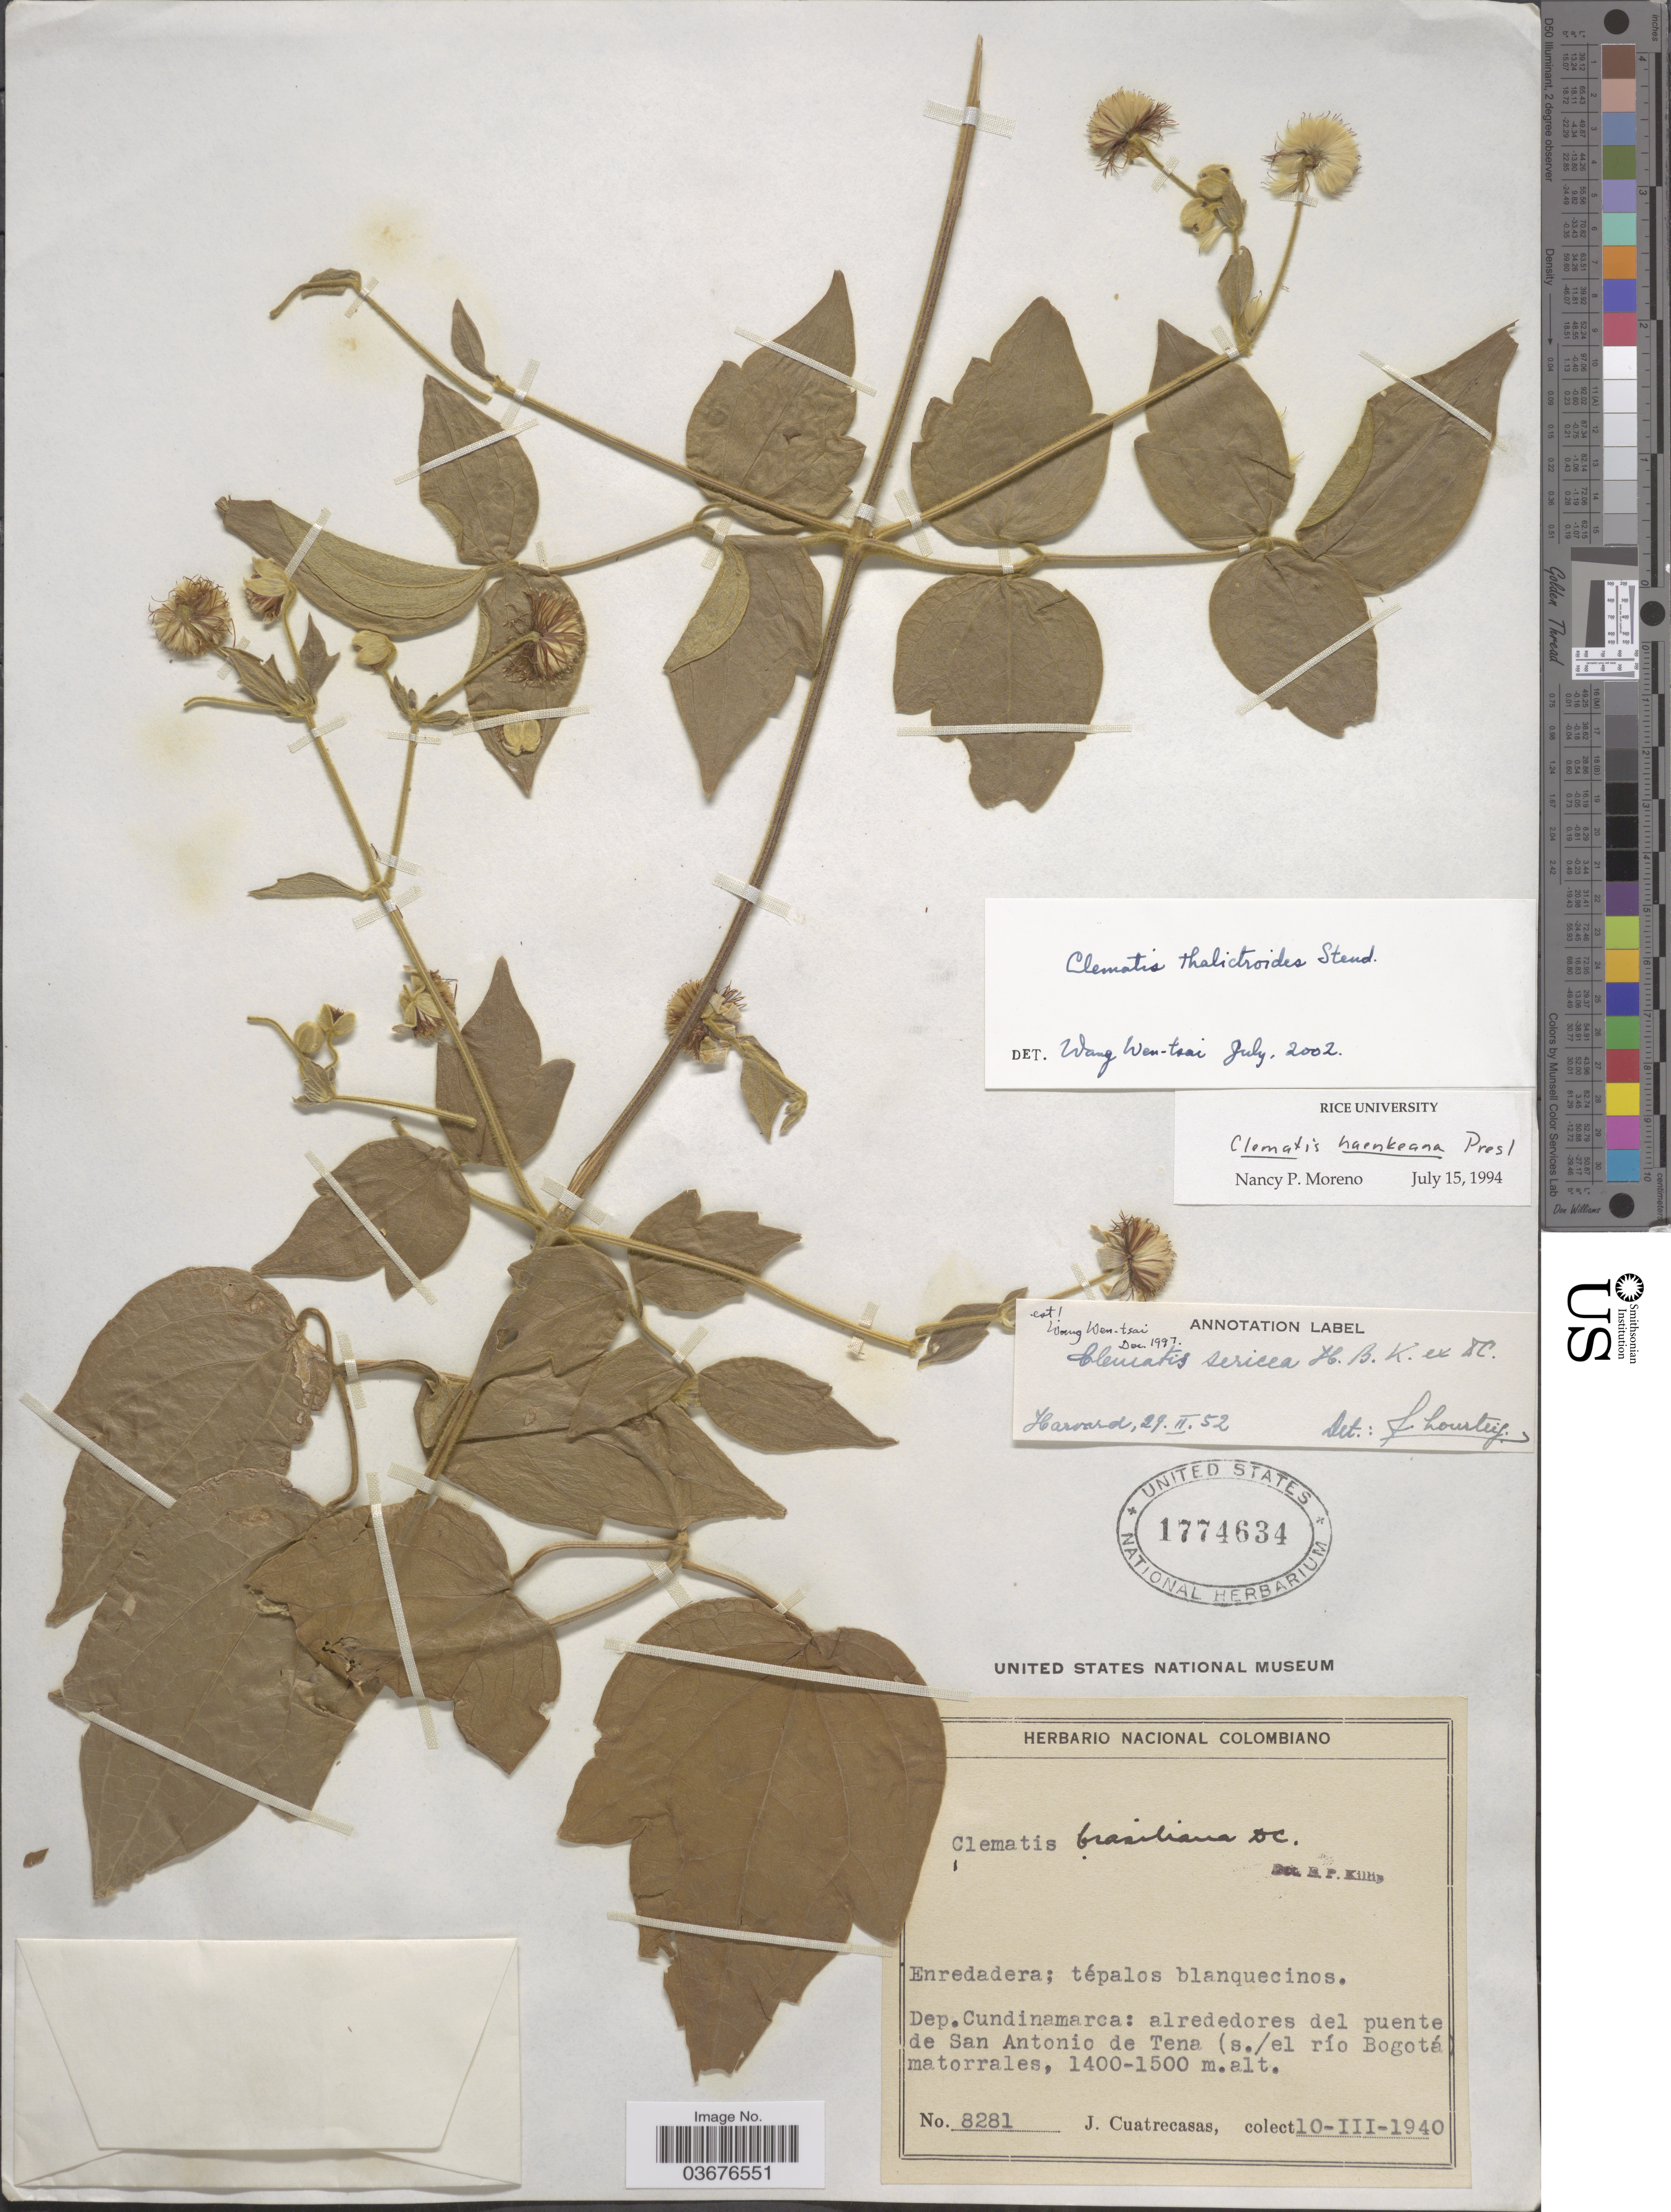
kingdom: Plantae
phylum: Tracheophyta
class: Magnoliopsida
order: Ranunculales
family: Ranunculaceae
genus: Clematis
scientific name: Clematis thalictroides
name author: Steud.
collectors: J. Cuatrecasas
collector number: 8281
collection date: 1940-03-10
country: Colombia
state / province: Cundinamarca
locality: Dep. Cundinamarca: alrededores del puente de San Antonio de Tena (s./el río Bogotá).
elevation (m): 1400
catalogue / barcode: US 1774634